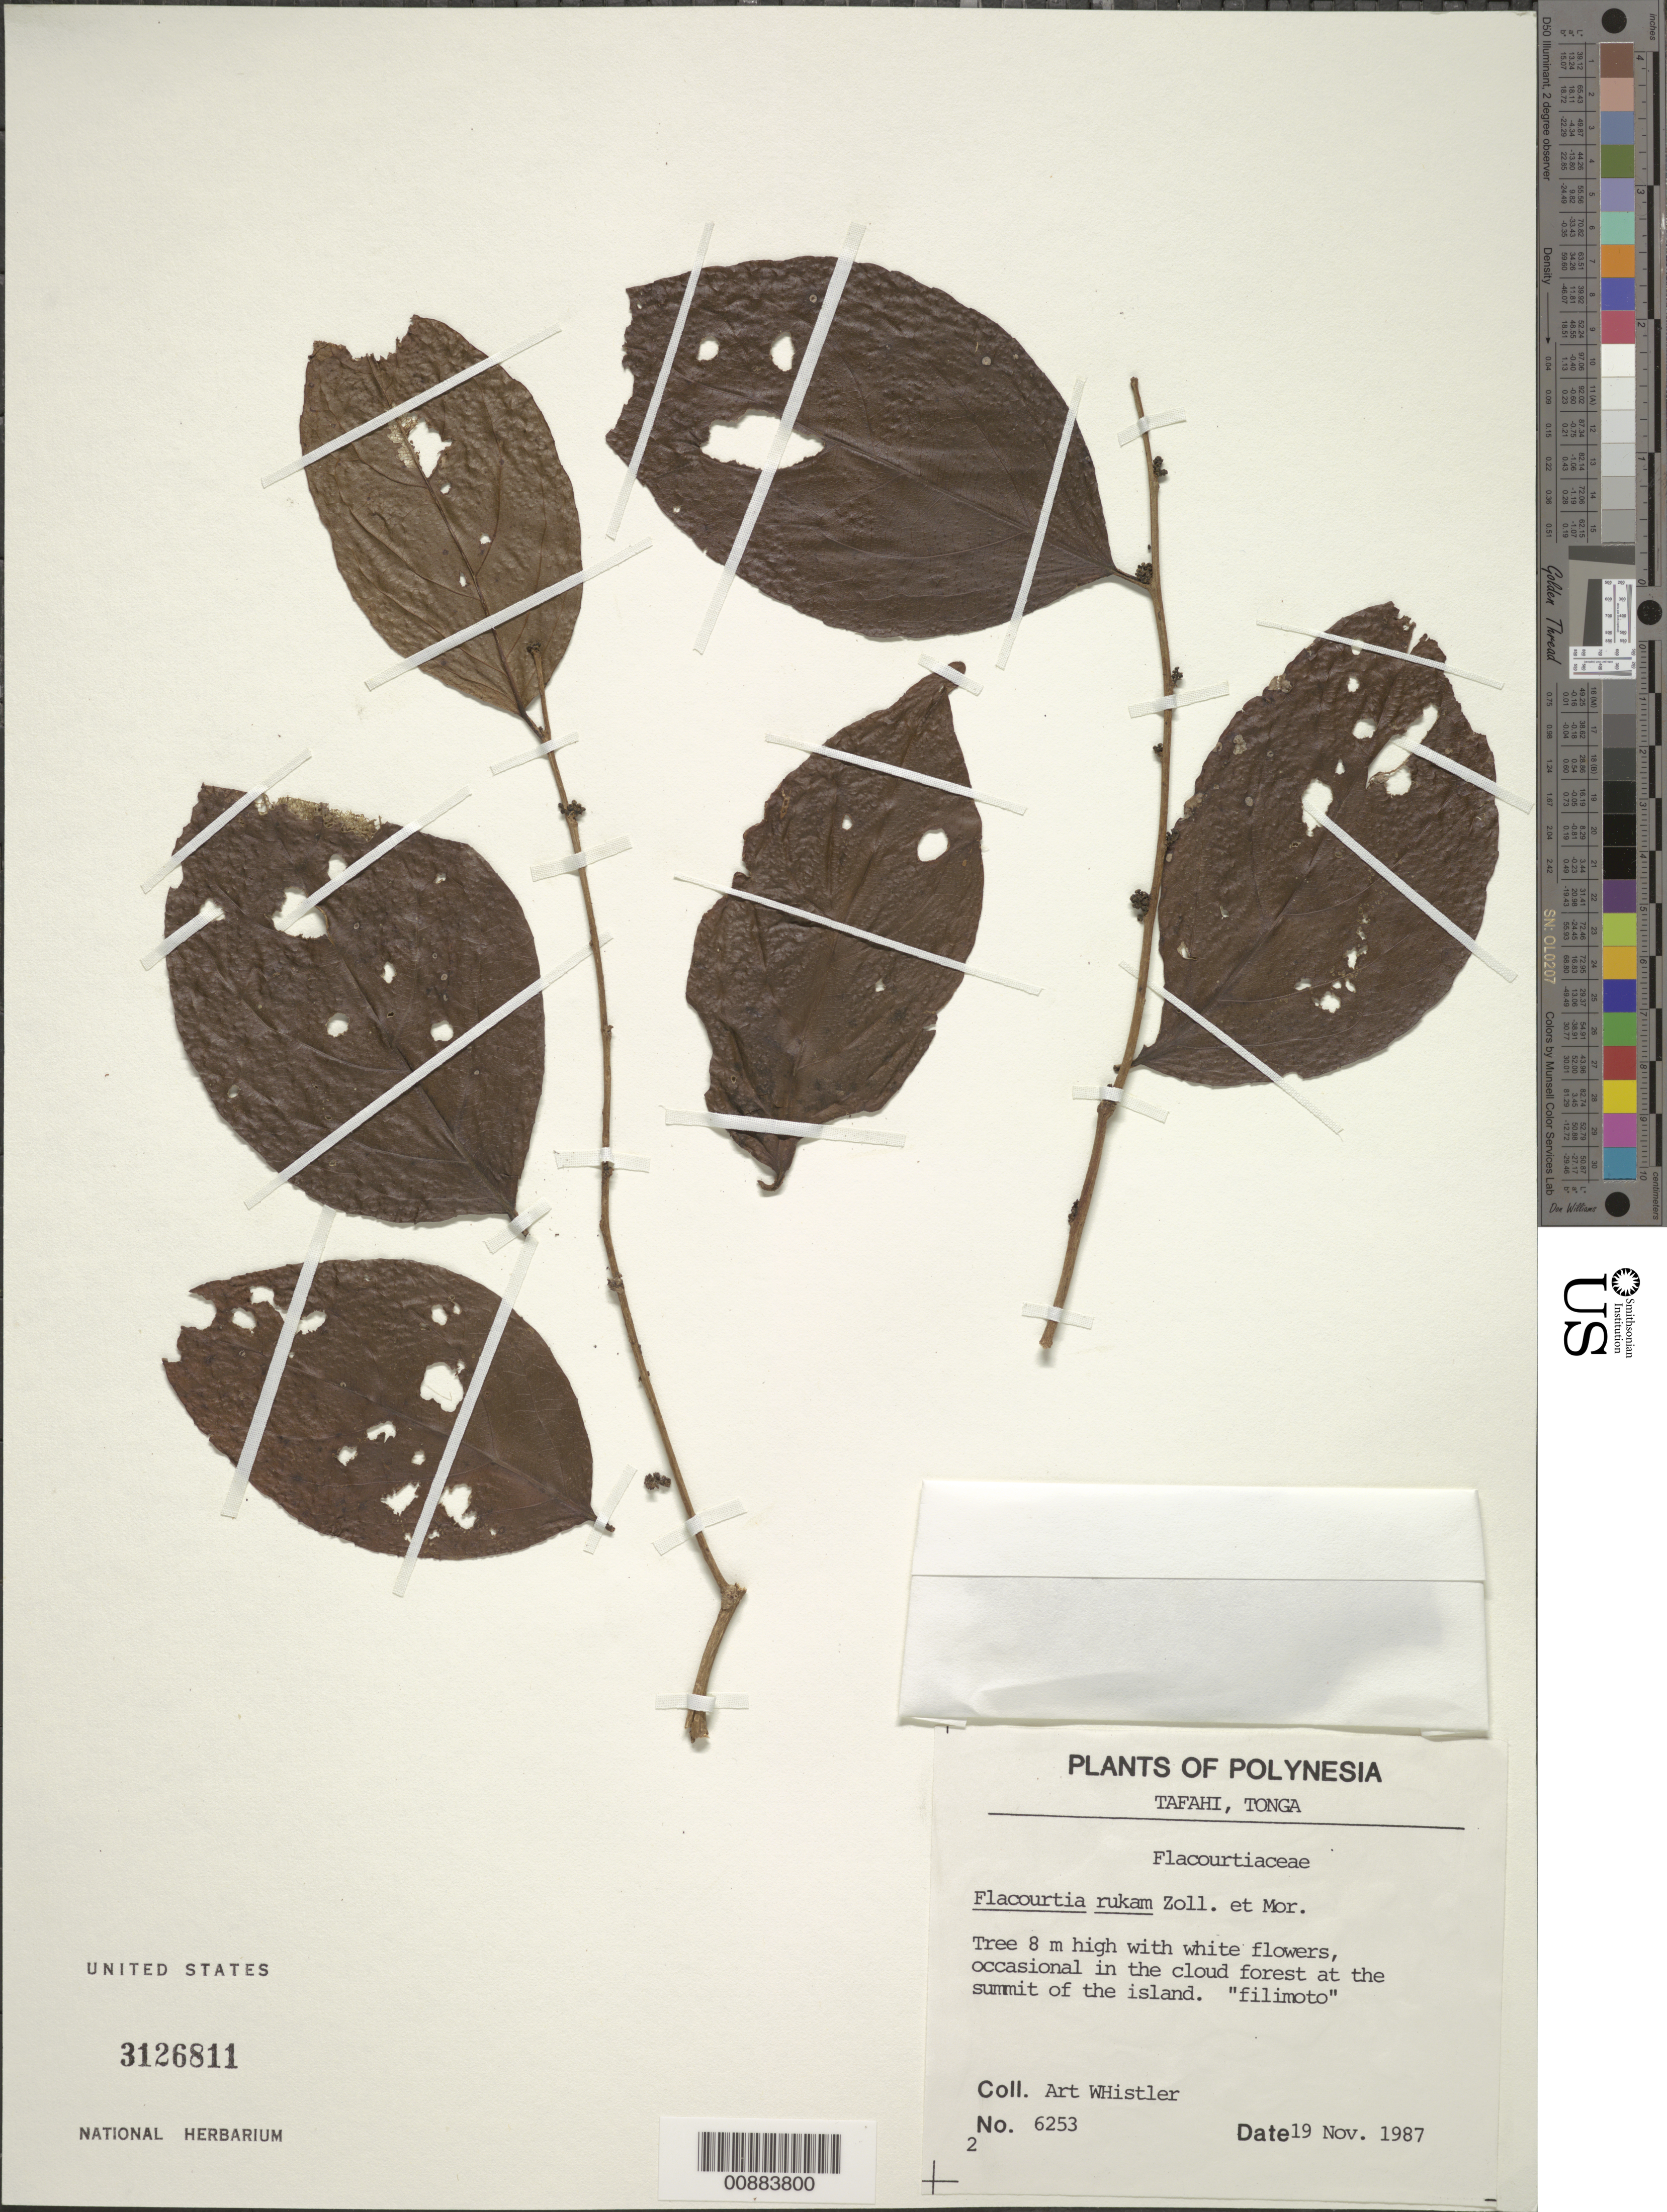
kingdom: Plantae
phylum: Tracheophyta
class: Magnoliopsida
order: Malpighiales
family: Salicaceae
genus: Flacourtia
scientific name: Flacourtia rukam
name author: Zoll. & Moritzi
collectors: A. Whistler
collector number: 6253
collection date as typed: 19 Nov 1987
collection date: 1987-11-19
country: Tonga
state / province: Tonga Outliers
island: Tafahi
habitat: Occasional in the cloud forest at the summit of the island.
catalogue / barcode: US 3126811